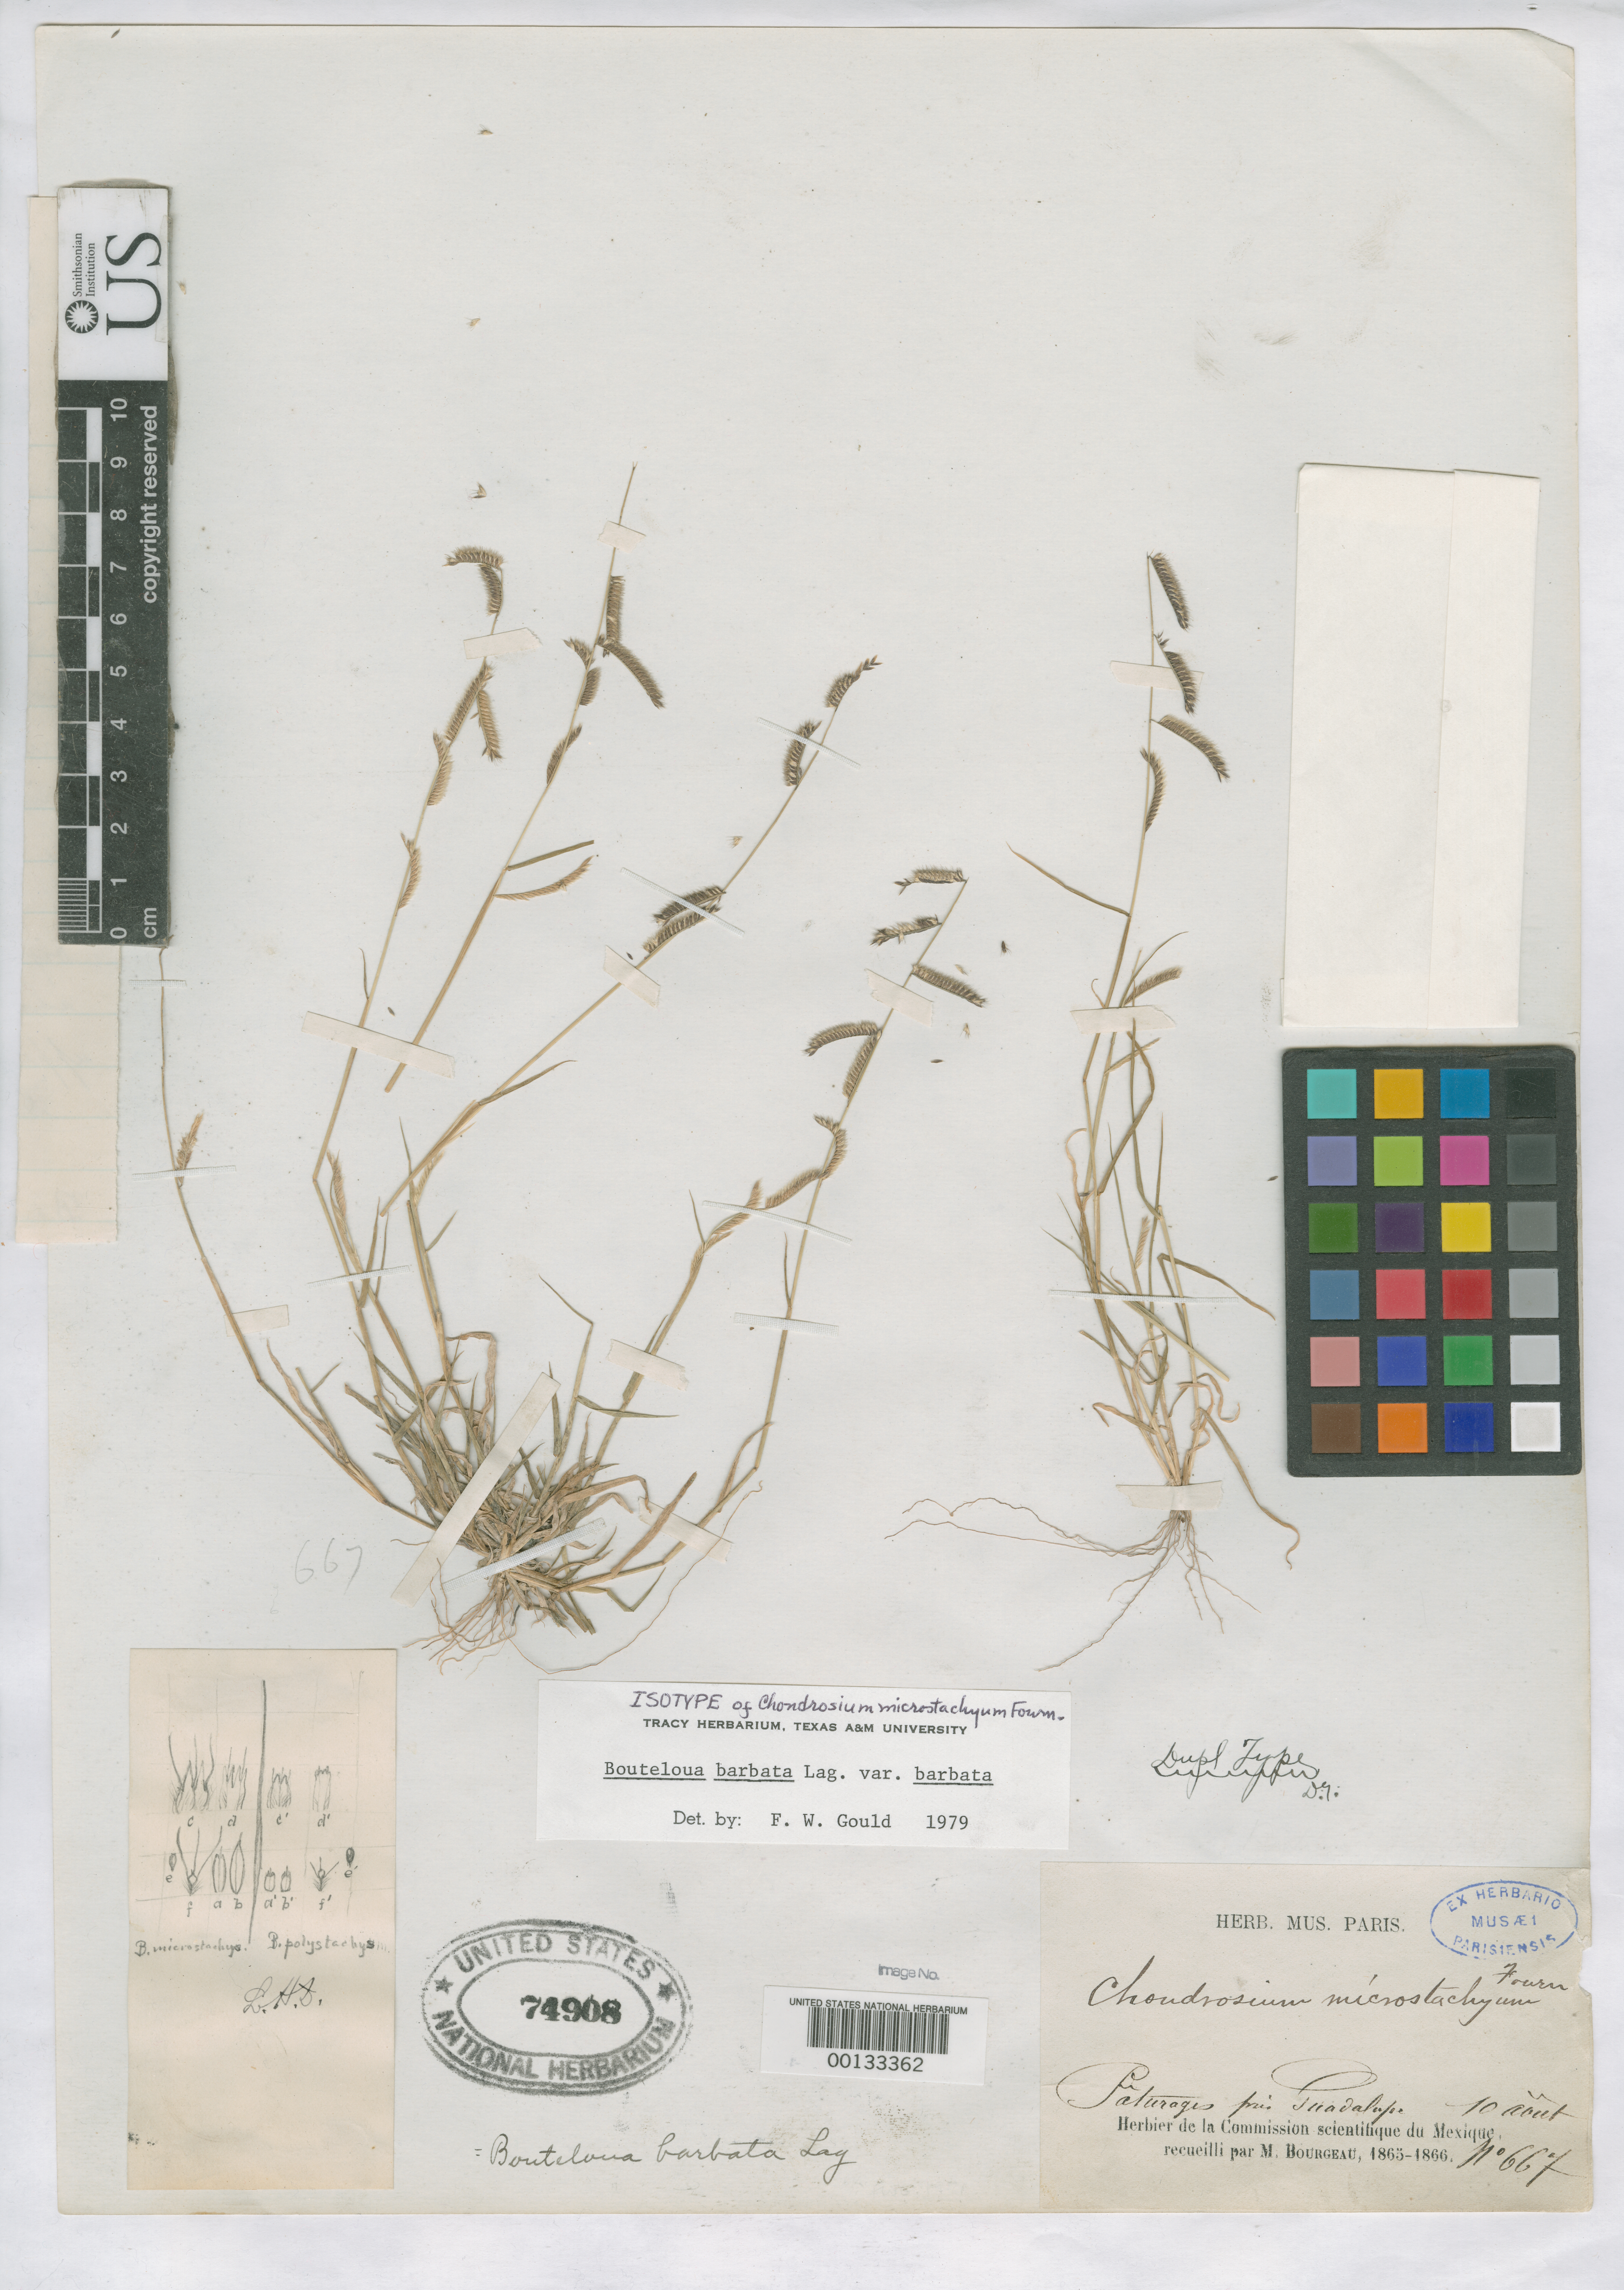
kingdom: Plantae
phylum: Tracheophyta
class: Liliopsida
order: Poales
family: Poaceae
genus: Chondrosum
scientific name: Chondrosum microstachyum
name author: E. Fourn.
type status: Isotype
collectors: E. Bourgeau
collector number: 667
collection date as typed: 1865 to -- --- 1866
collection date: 1865/1866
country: Mexico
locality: Guadalupe.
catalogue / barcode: US 74908